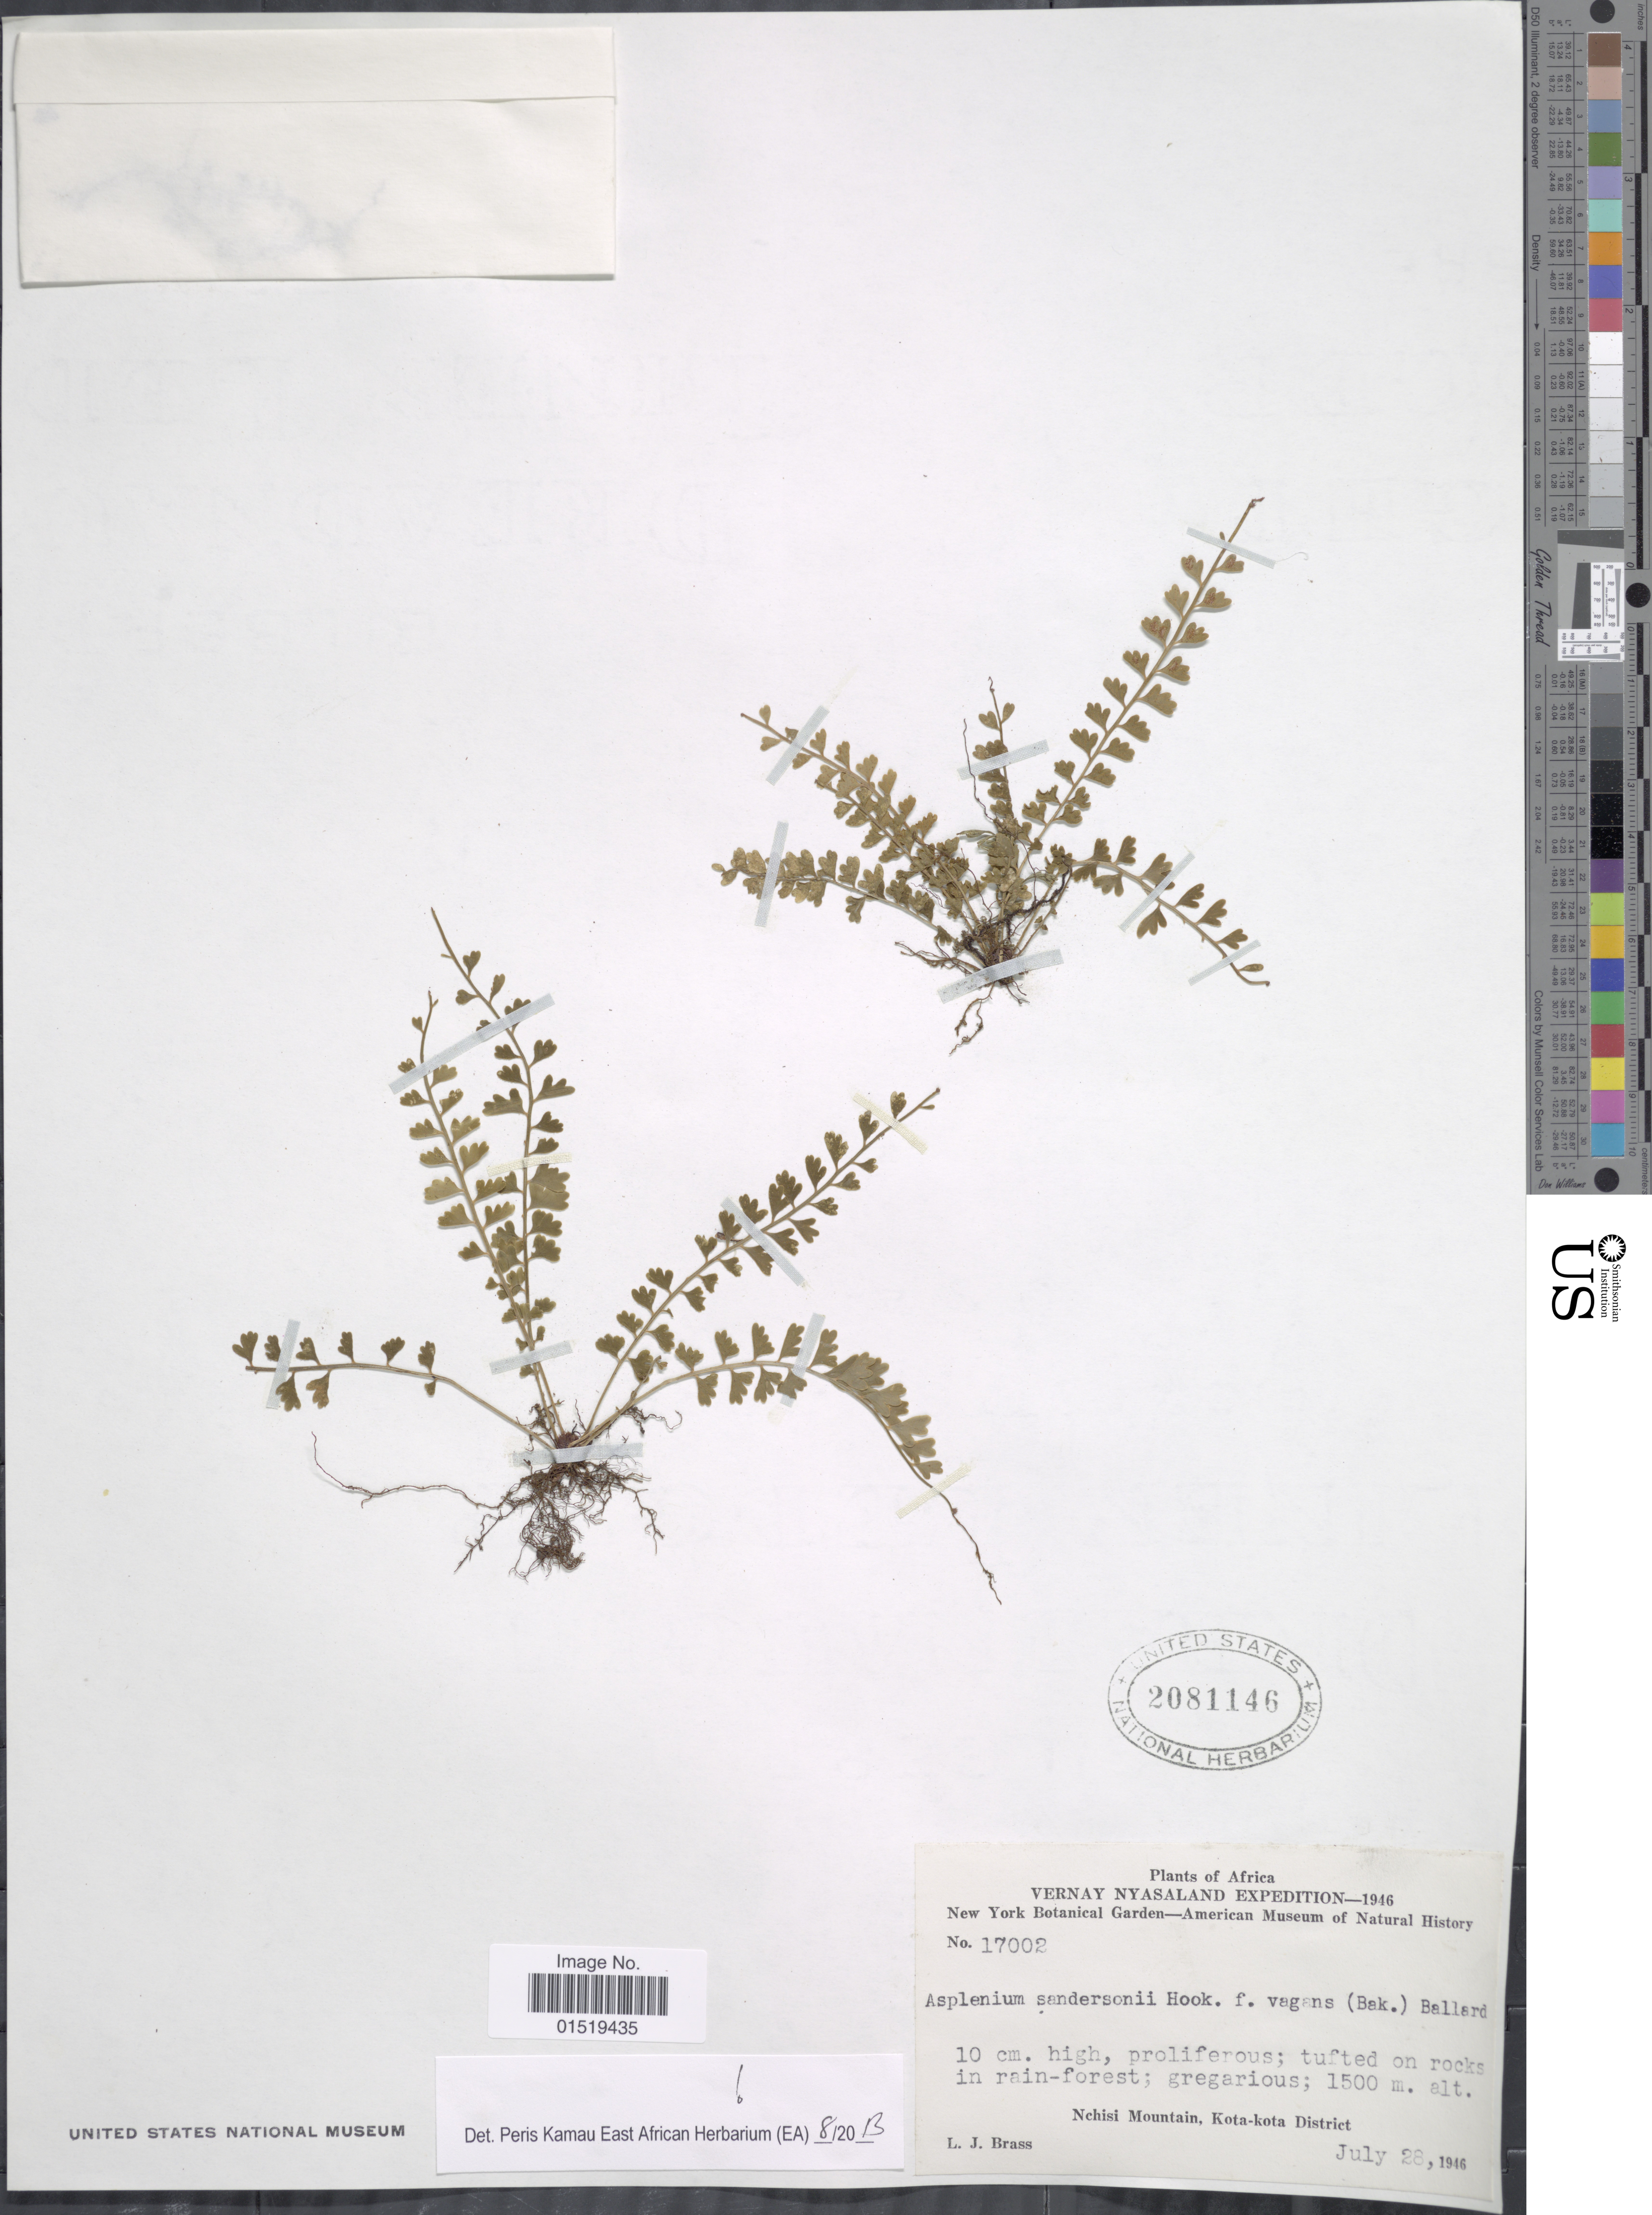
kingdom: Plantae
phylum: Tracheophyta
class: Polypodiopsida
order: Polypodiales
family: Aspleniaceae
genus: Asplenium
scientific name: Asplenium sandersonii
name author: Hook.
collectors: L. J. Brass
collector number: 17002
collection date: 1946-07-28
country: Malawi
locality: Nchisi Mountain, Kota-kota District.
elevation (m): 1500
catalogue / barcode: US 2081146